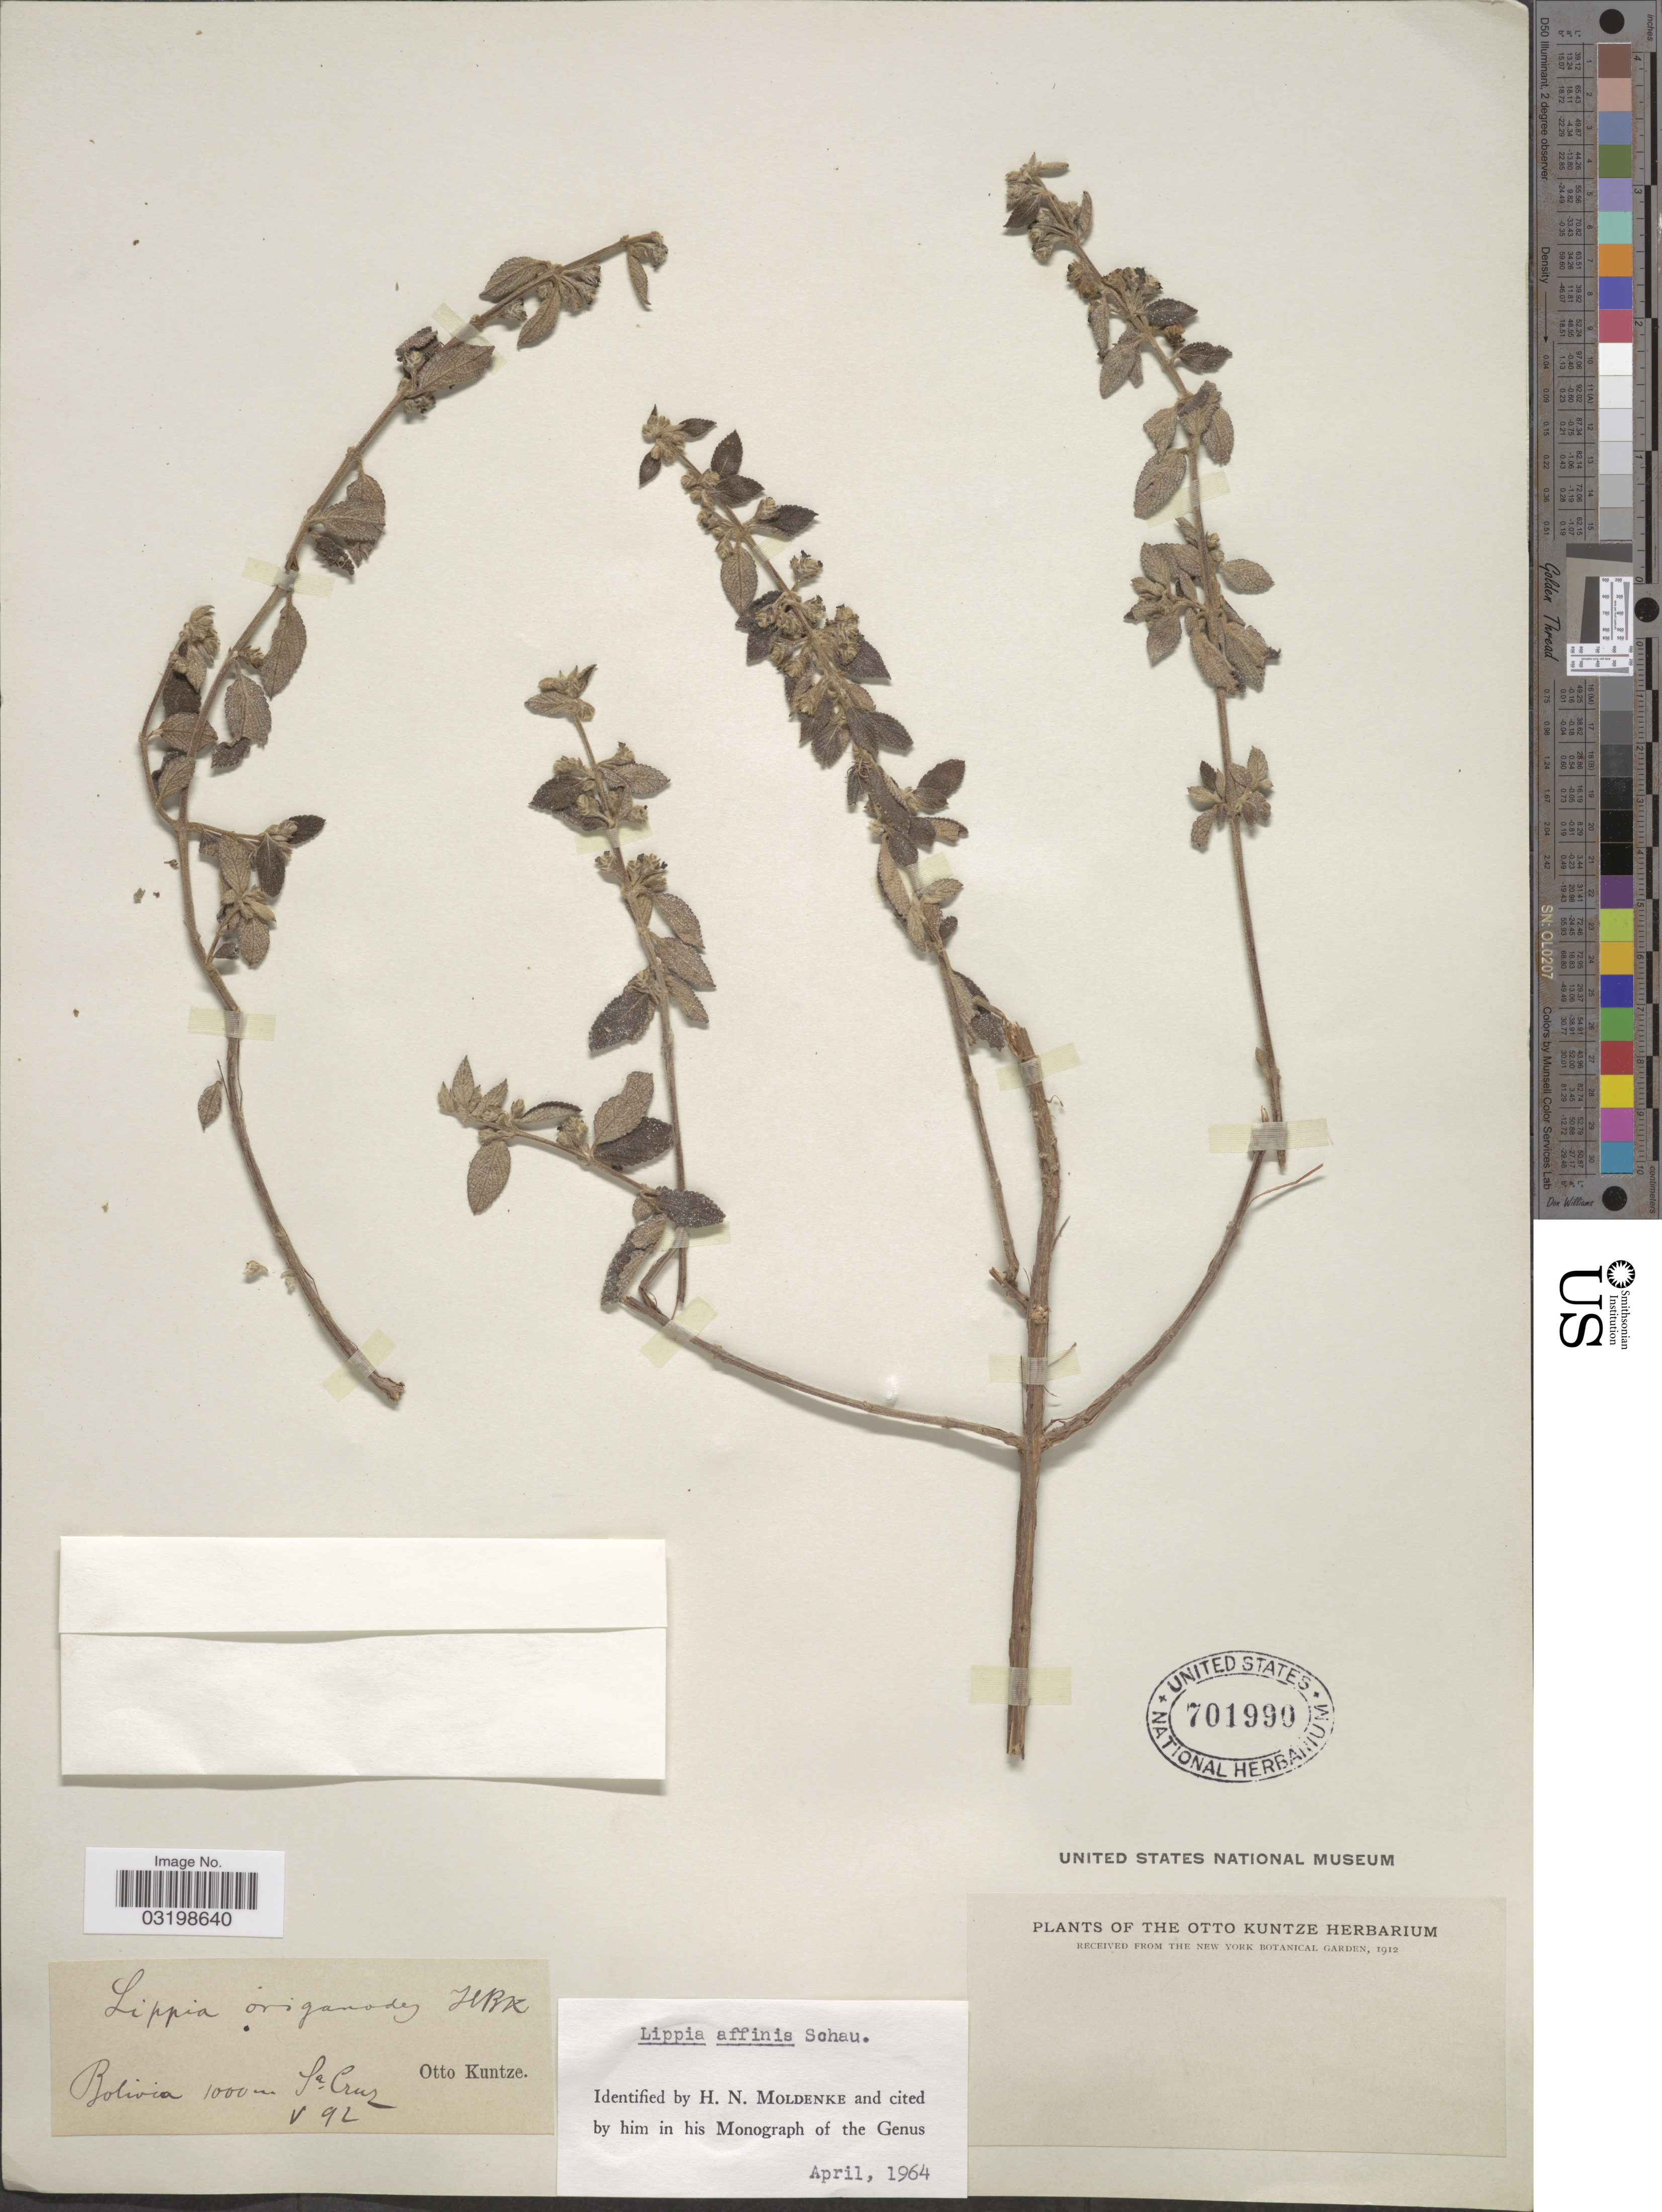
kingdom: Plantae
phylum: Tracheophyta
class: Magnoliopsida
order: Lamiales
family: Verbenaceae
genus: Lippia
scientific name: Lippia affinis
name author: Schauer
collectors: C.E.O. Kuntze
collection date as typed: Transcribed d/m/y: /5/92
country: Bolivia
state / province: Santa Cruz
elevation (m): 1000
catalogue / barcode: US 701990